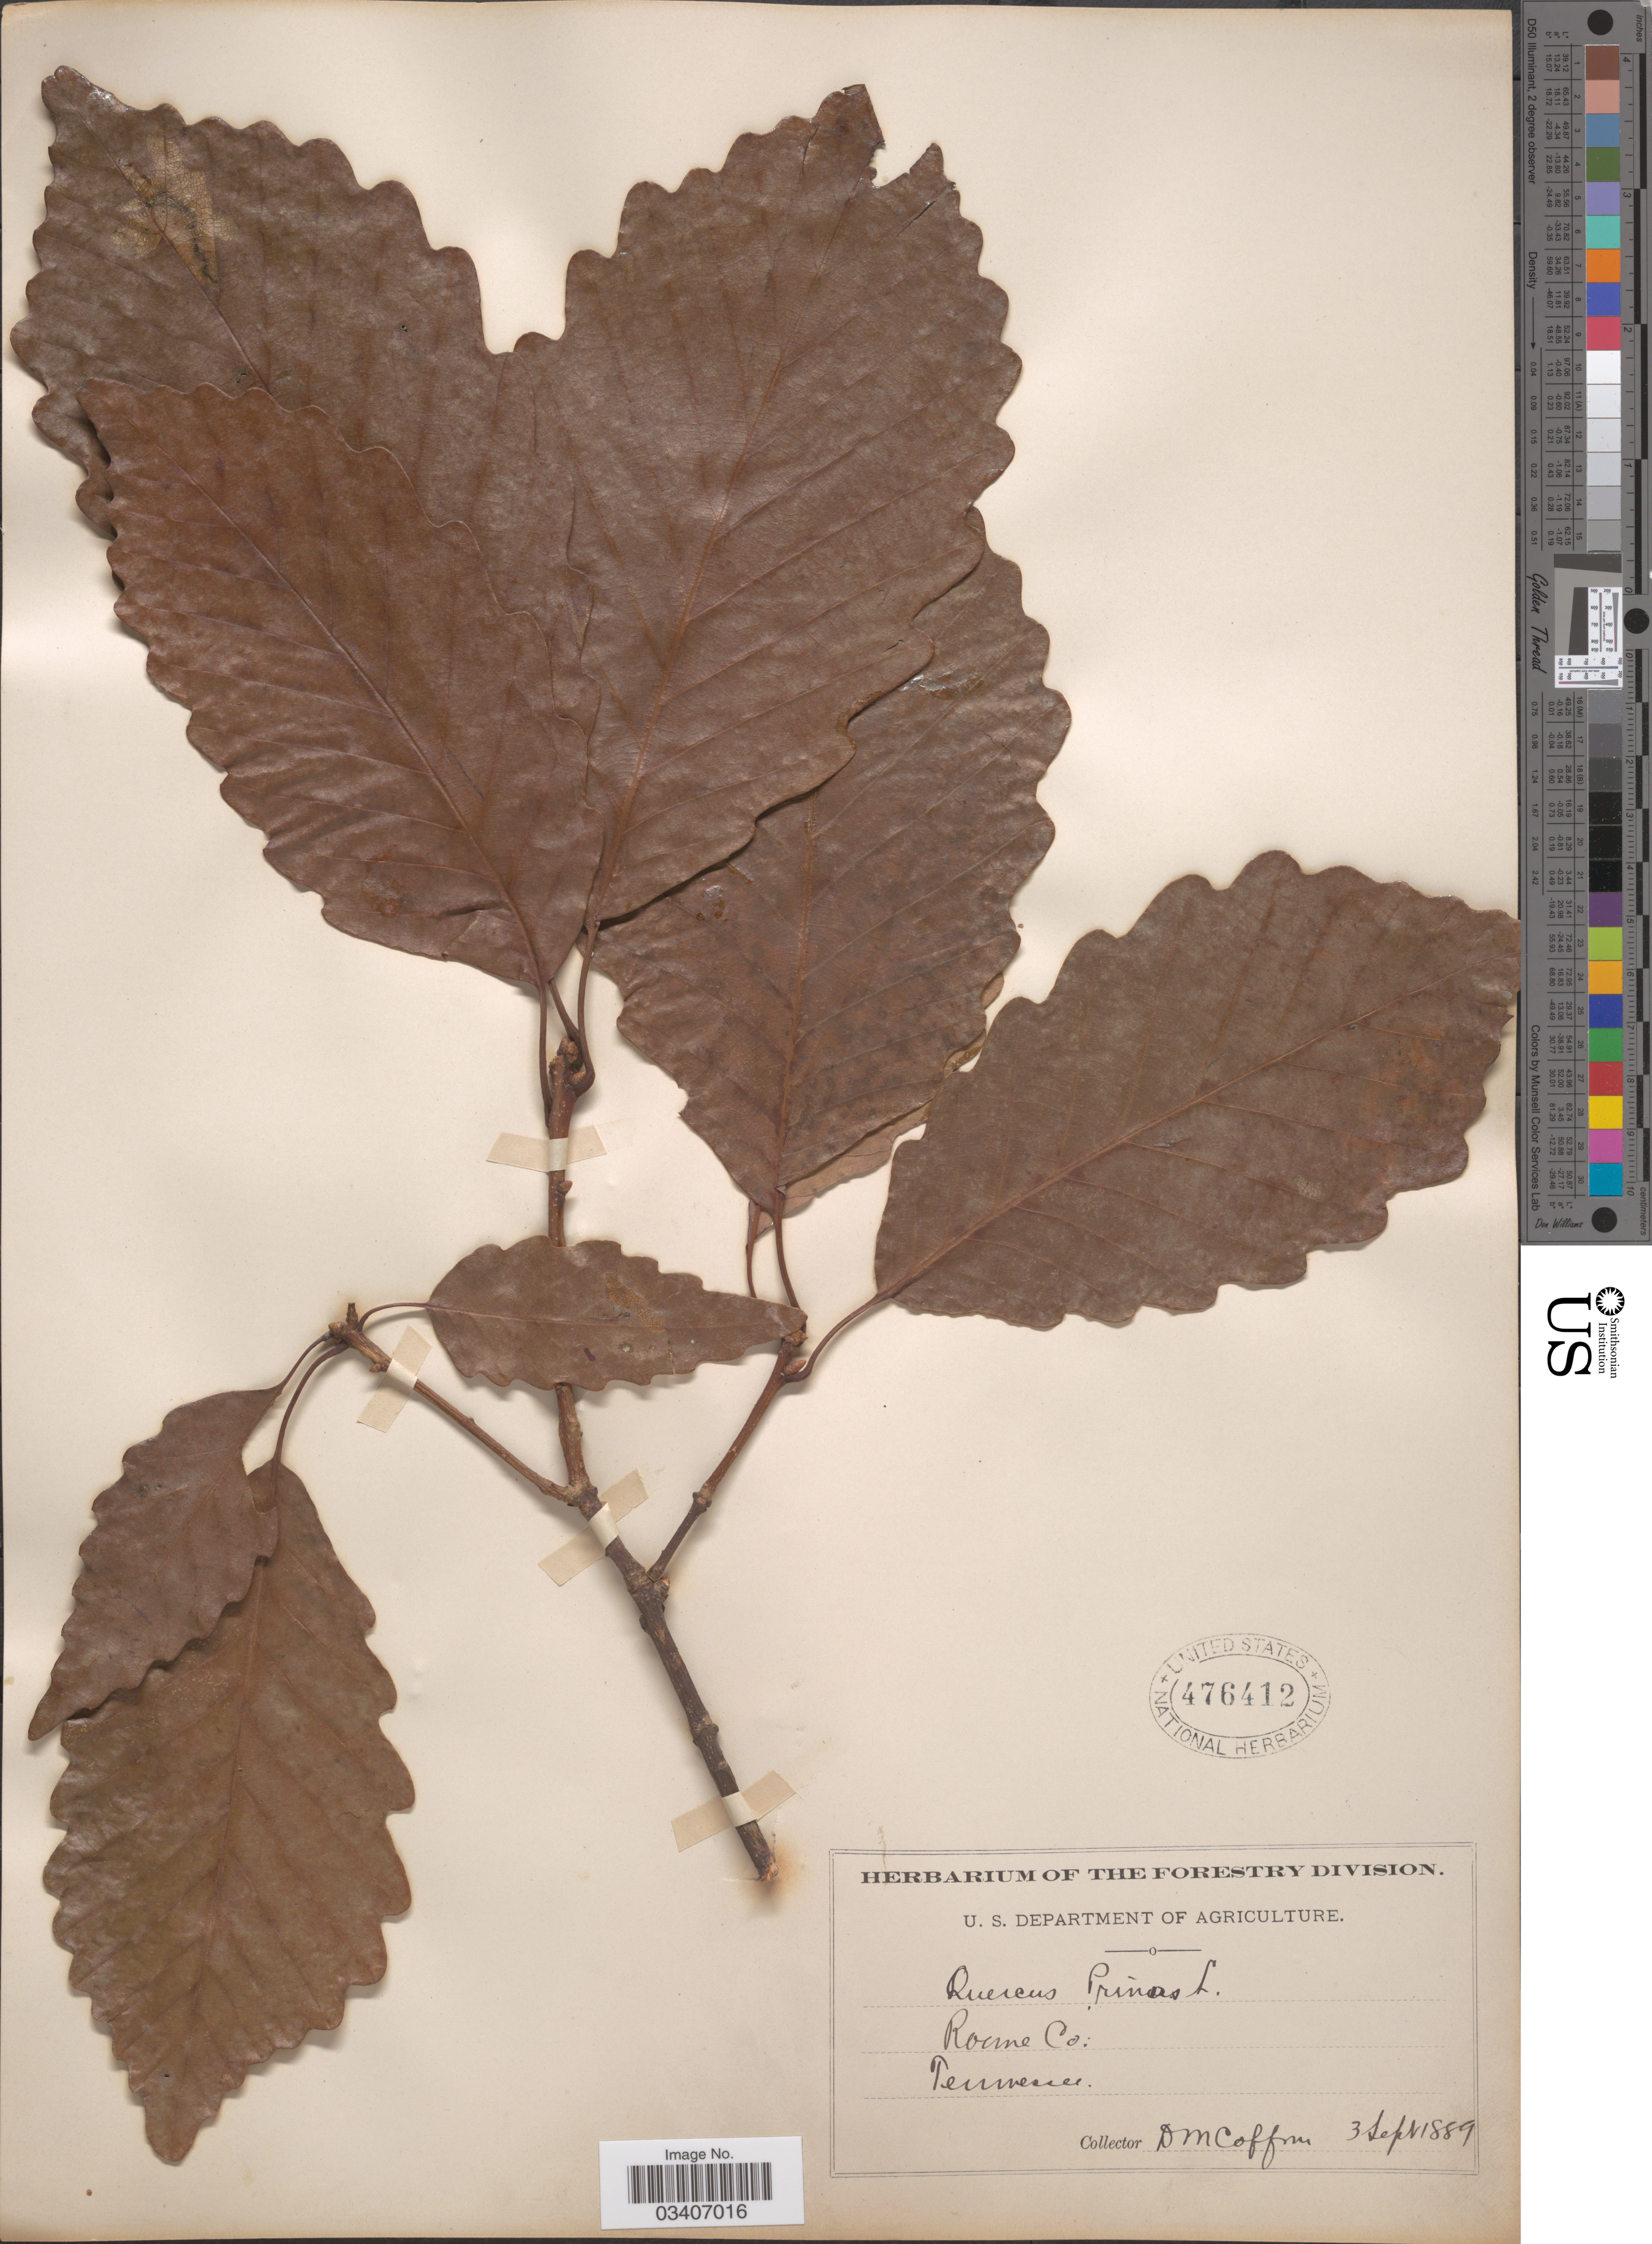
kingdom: Plantae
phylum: Tracheophyta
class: Magnoliopsida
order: Fagales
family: Fagaceae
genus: Quercus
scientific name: Quercus montana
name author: Willd.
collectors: D. M. Coffman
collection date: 1889-09-03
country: United States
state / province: Tennessee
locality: Roane Co.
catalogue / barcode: US 476412